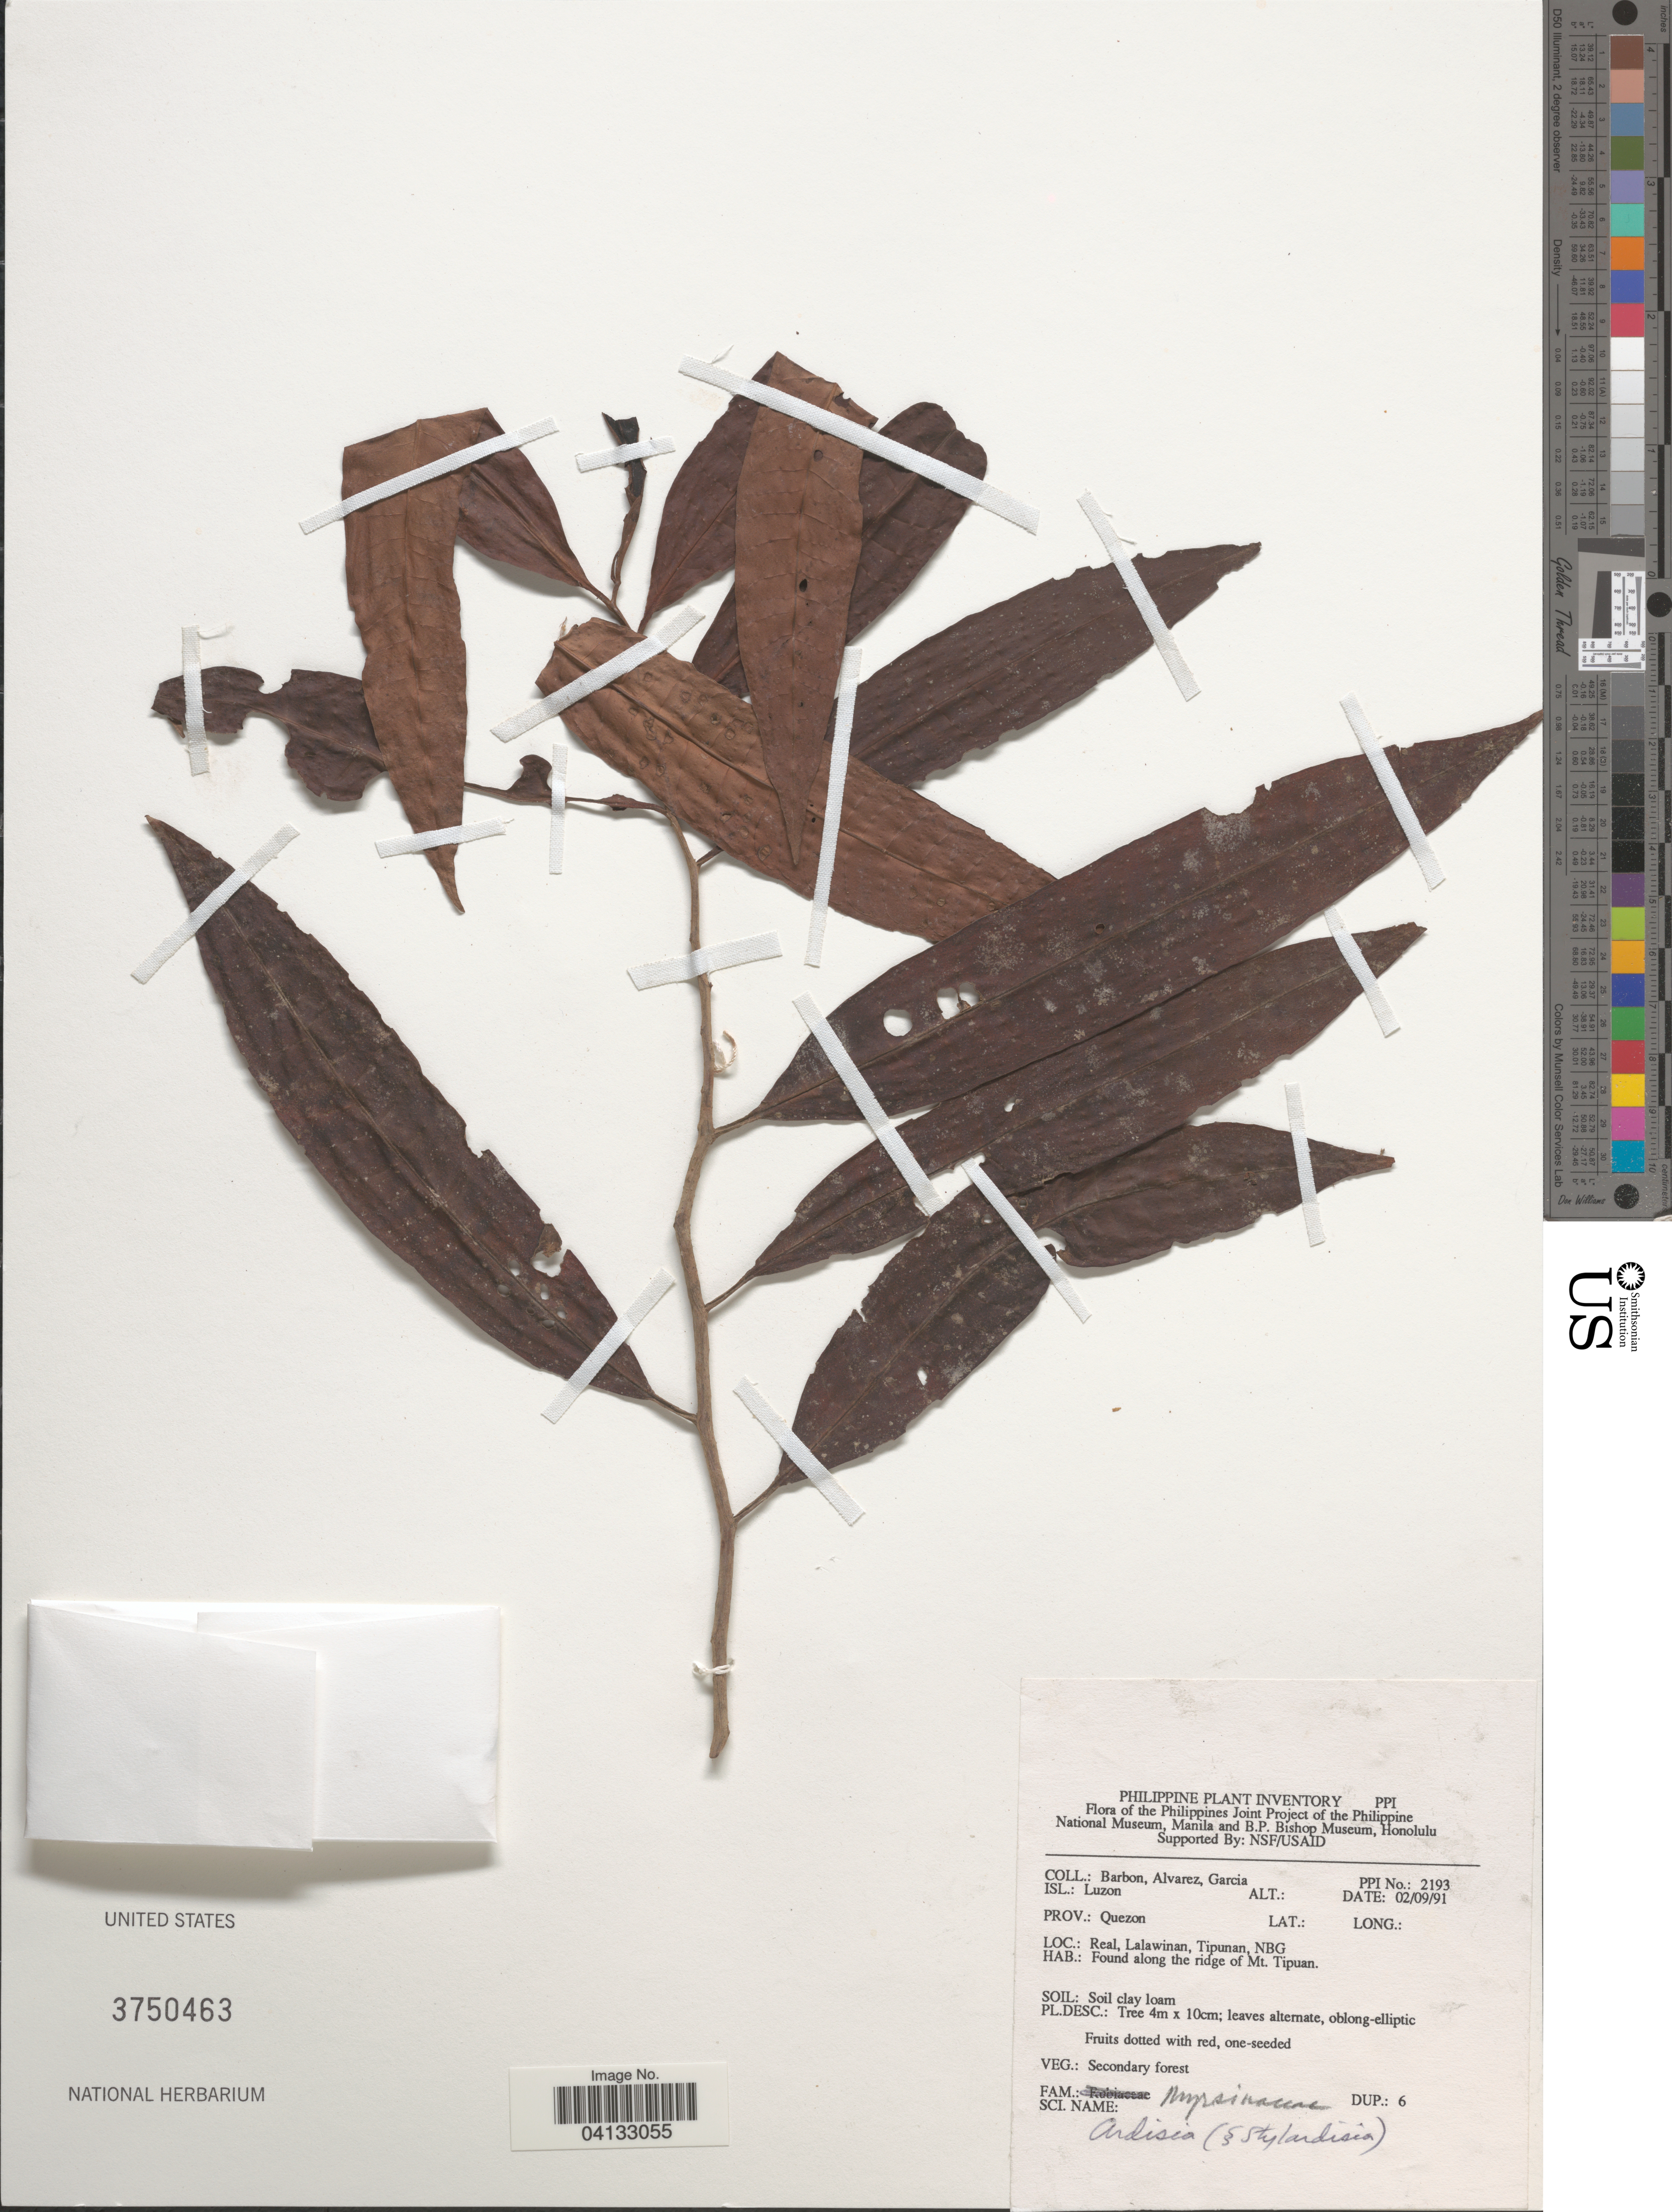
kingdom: Plantae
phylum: Tracheophyta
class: Magnoliopsida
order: Ericales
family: Primulaceae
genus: Ardisia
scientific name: Ardisia sp.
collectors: Barbon, -- Alvarez & H. Garcia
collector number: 2193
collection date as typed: Transcribed d/m/y: 2/9/91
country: Philippines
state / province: Calabarzon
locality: Isl.: Luzon. Prov.: Quezon. Real, Lalawinan, Tipunan, NBG. Found along the ridge of Mt. Tipuan.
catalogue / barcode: US 3750463